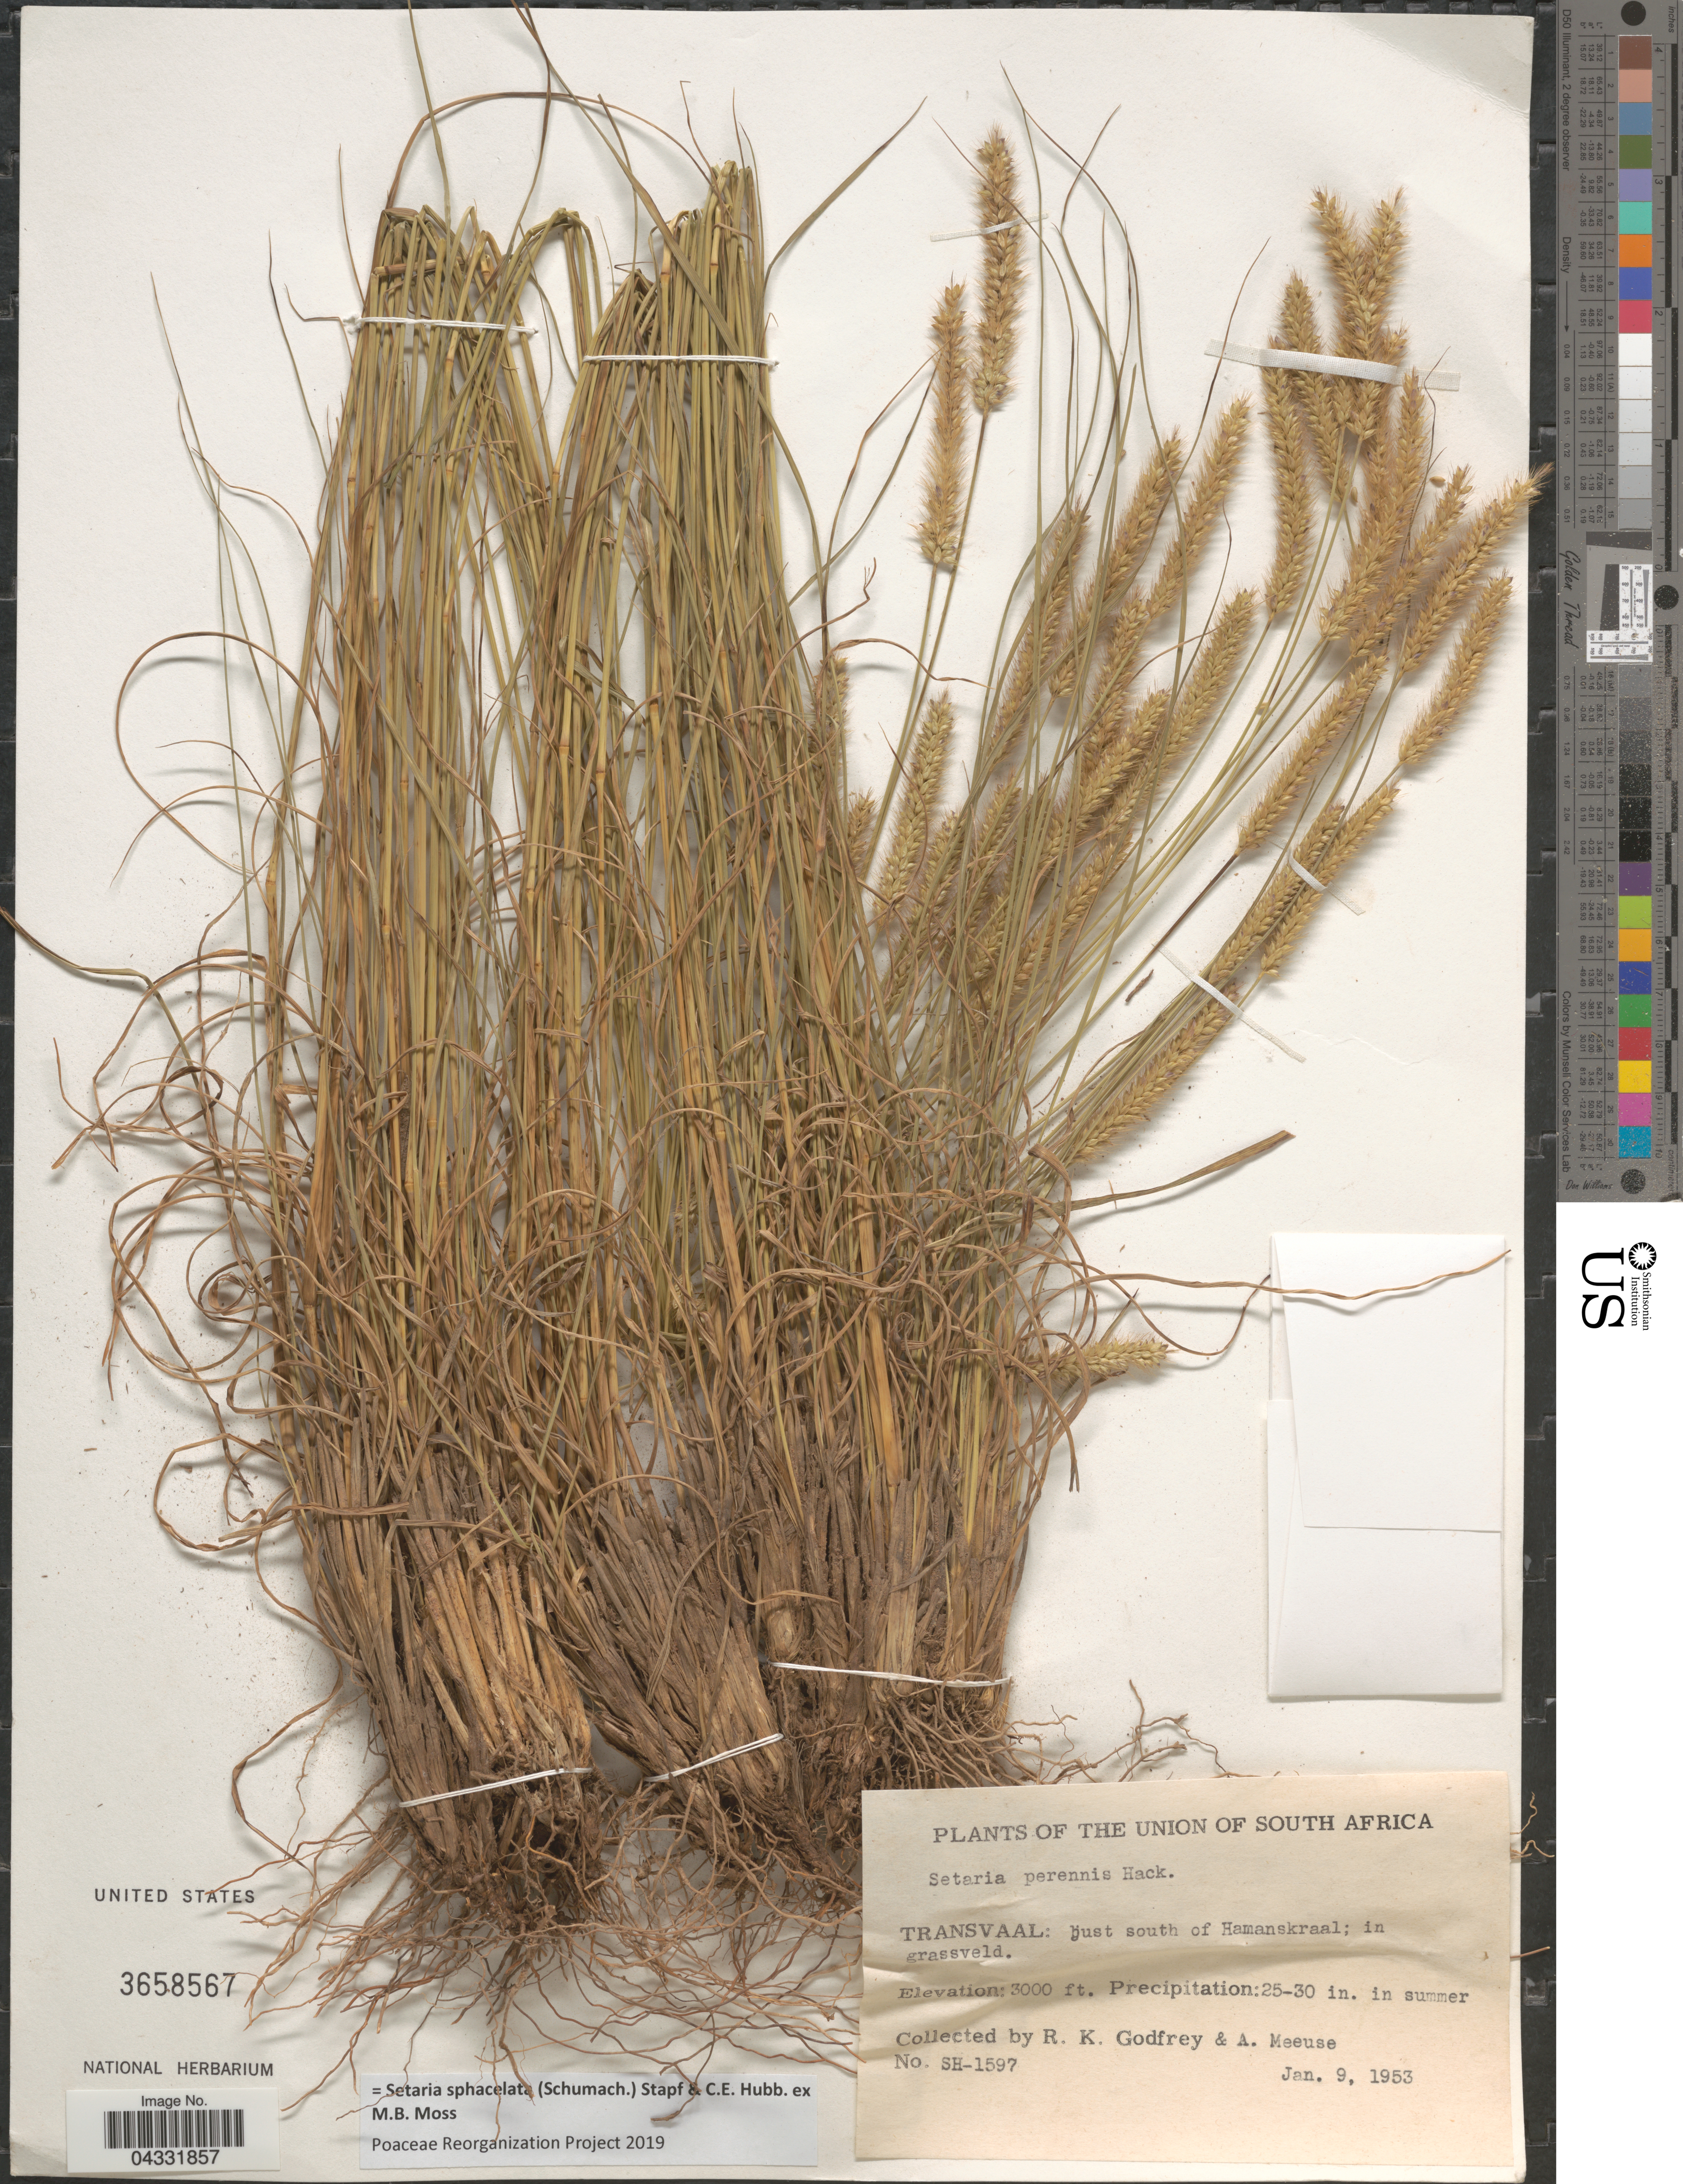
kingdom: Plantae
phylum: Tracheophyta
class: Liliopsida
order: Poales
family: Poaceae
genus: Setaria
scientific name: Setaria sphacelata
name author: (Schumach.) Stapf & Hubb. ex Moss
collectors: R. K. Godfrey & A. D. J. Meeuse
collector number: SH-1597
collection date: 1953-01-09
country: South Africa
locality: Union of South Africa. Transvaal: just south of Hamanskraal.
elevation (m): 914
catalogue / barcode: US 3658567